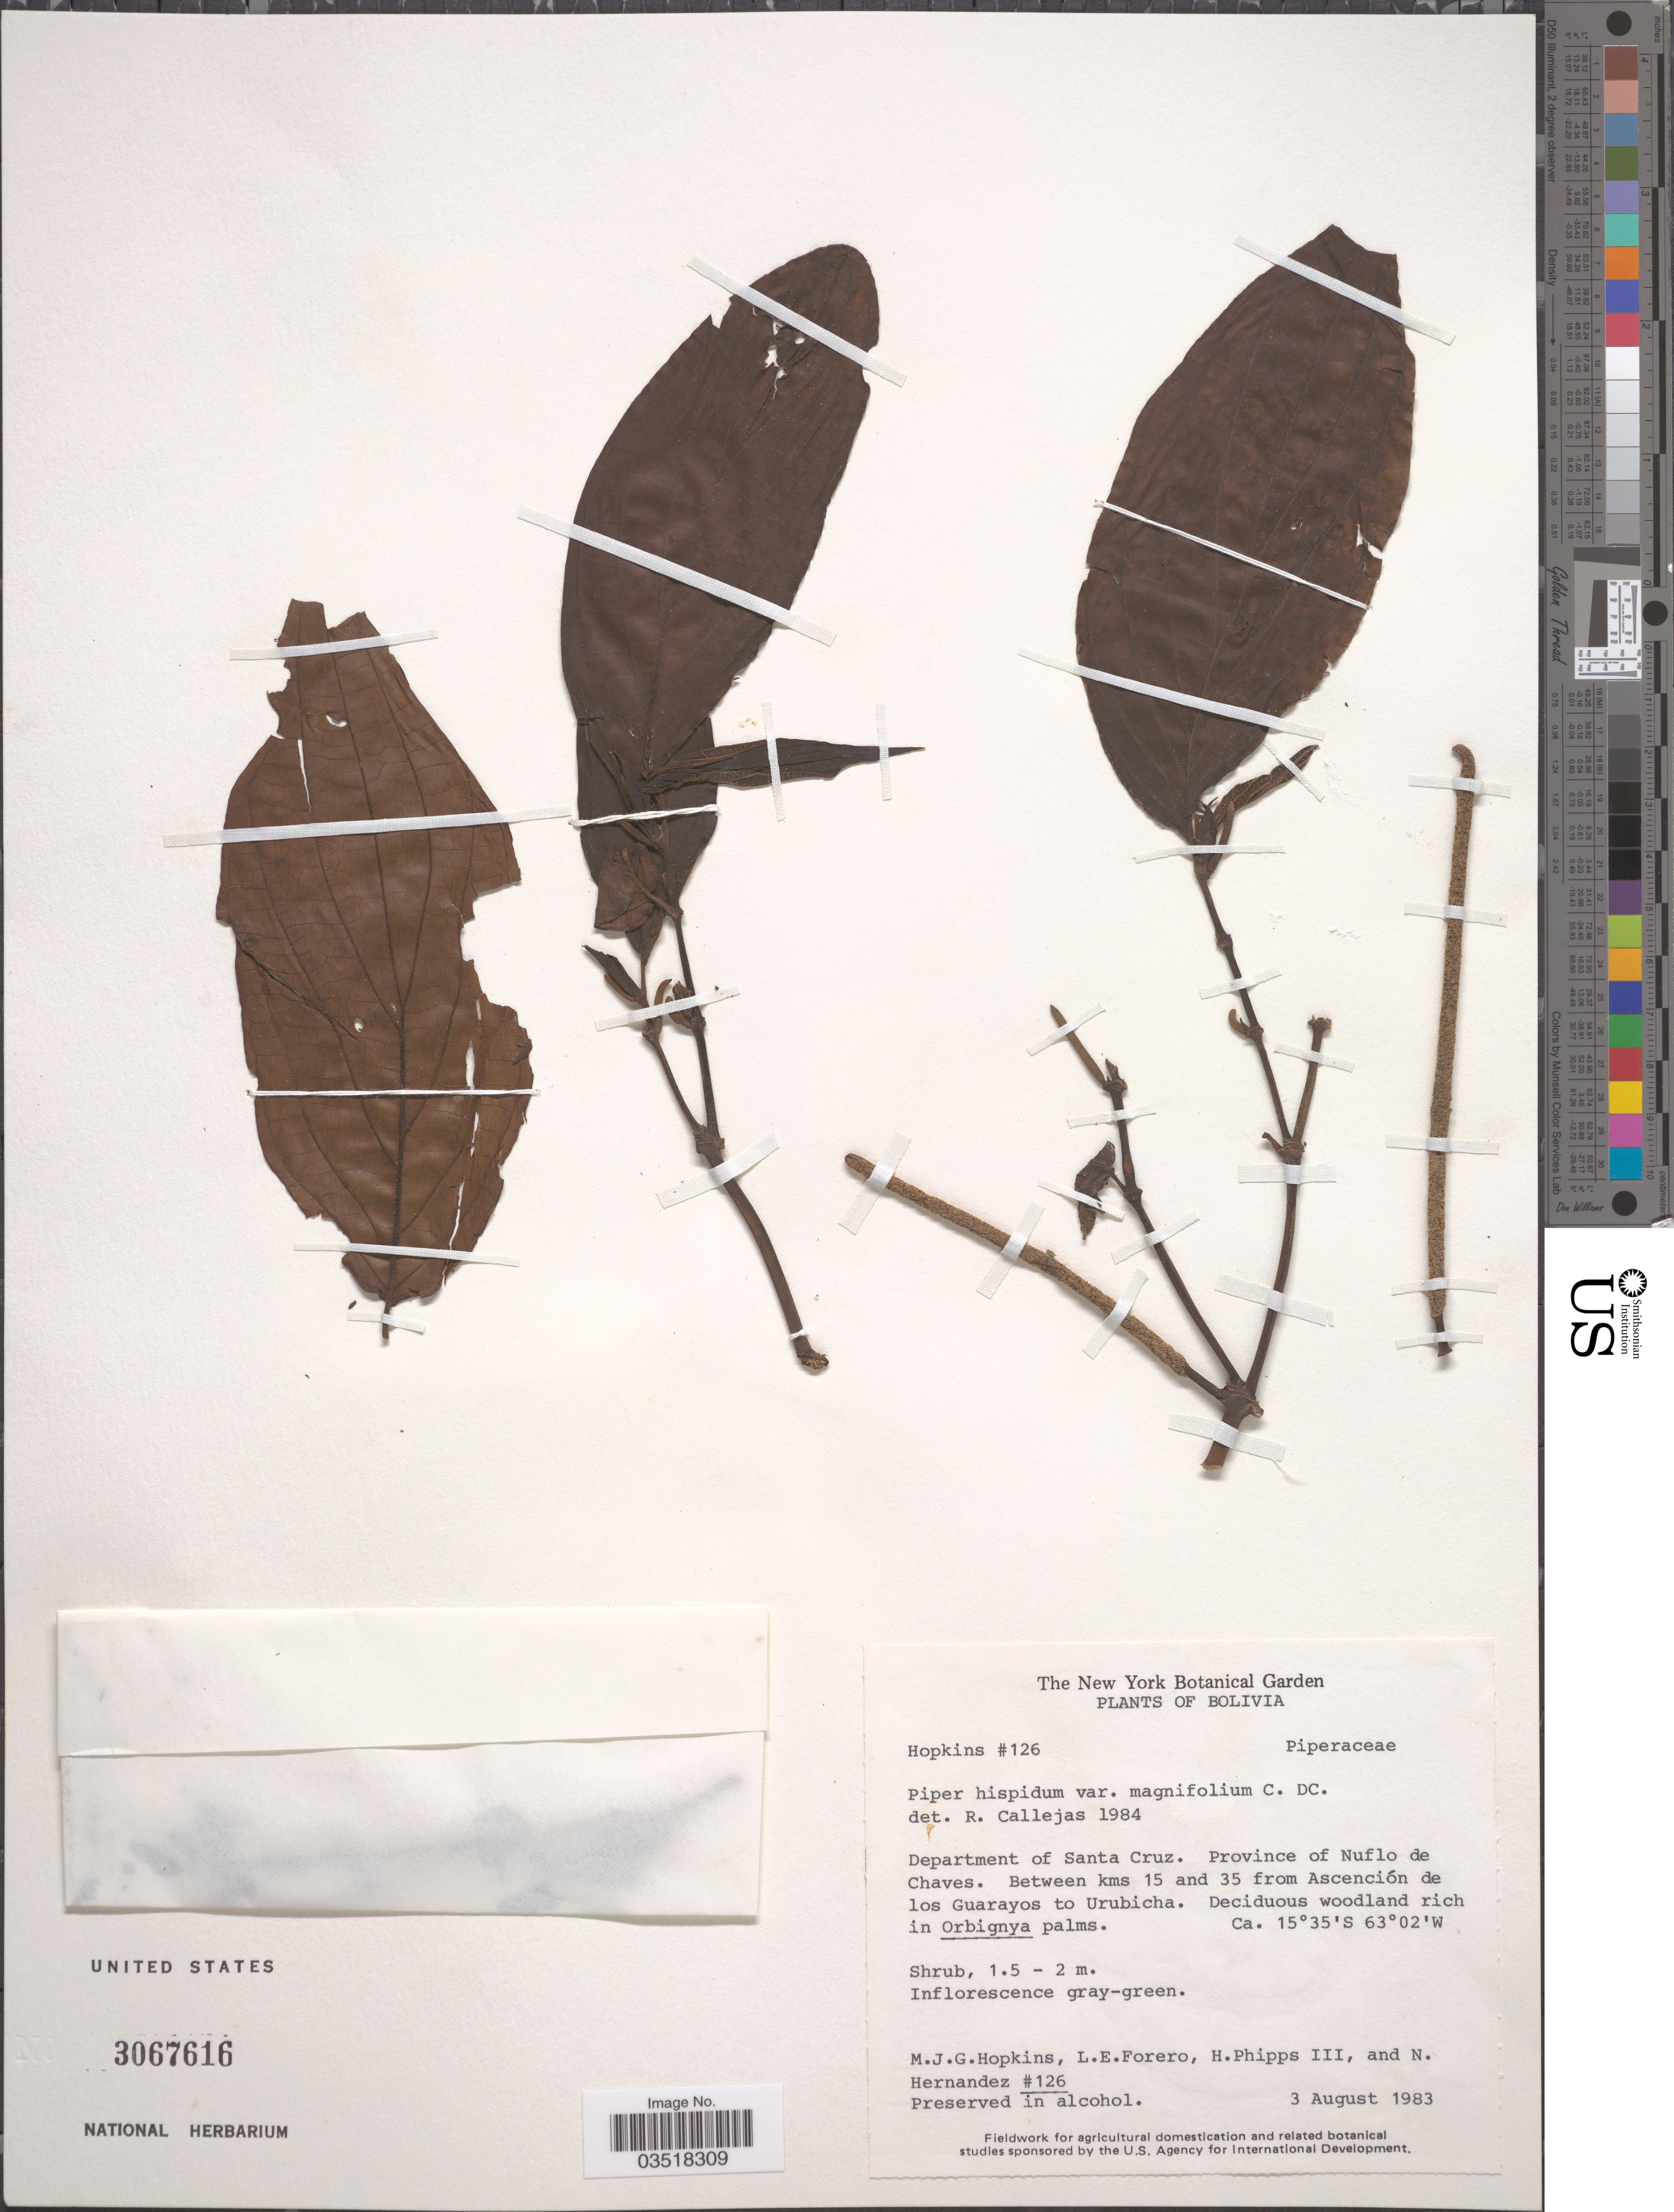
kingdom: Plantae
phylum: Tracheophyta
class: Magnoliopsida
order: Piperales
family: Piperaceae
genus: Piper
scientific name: Piper hispidum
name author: Sw.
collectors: M. J. G. Hopkins, L. Forero, H. Phipps & N. Hernandez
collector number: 126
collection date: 1983-08-03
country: Bolivia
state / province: Santa Cruz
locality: Department of Santa Cruz. Province of Nuflo de Chaves. Between kms 15 and 35 from Ascención de los Guarayos to Urubicha.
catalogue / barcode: US 3067616